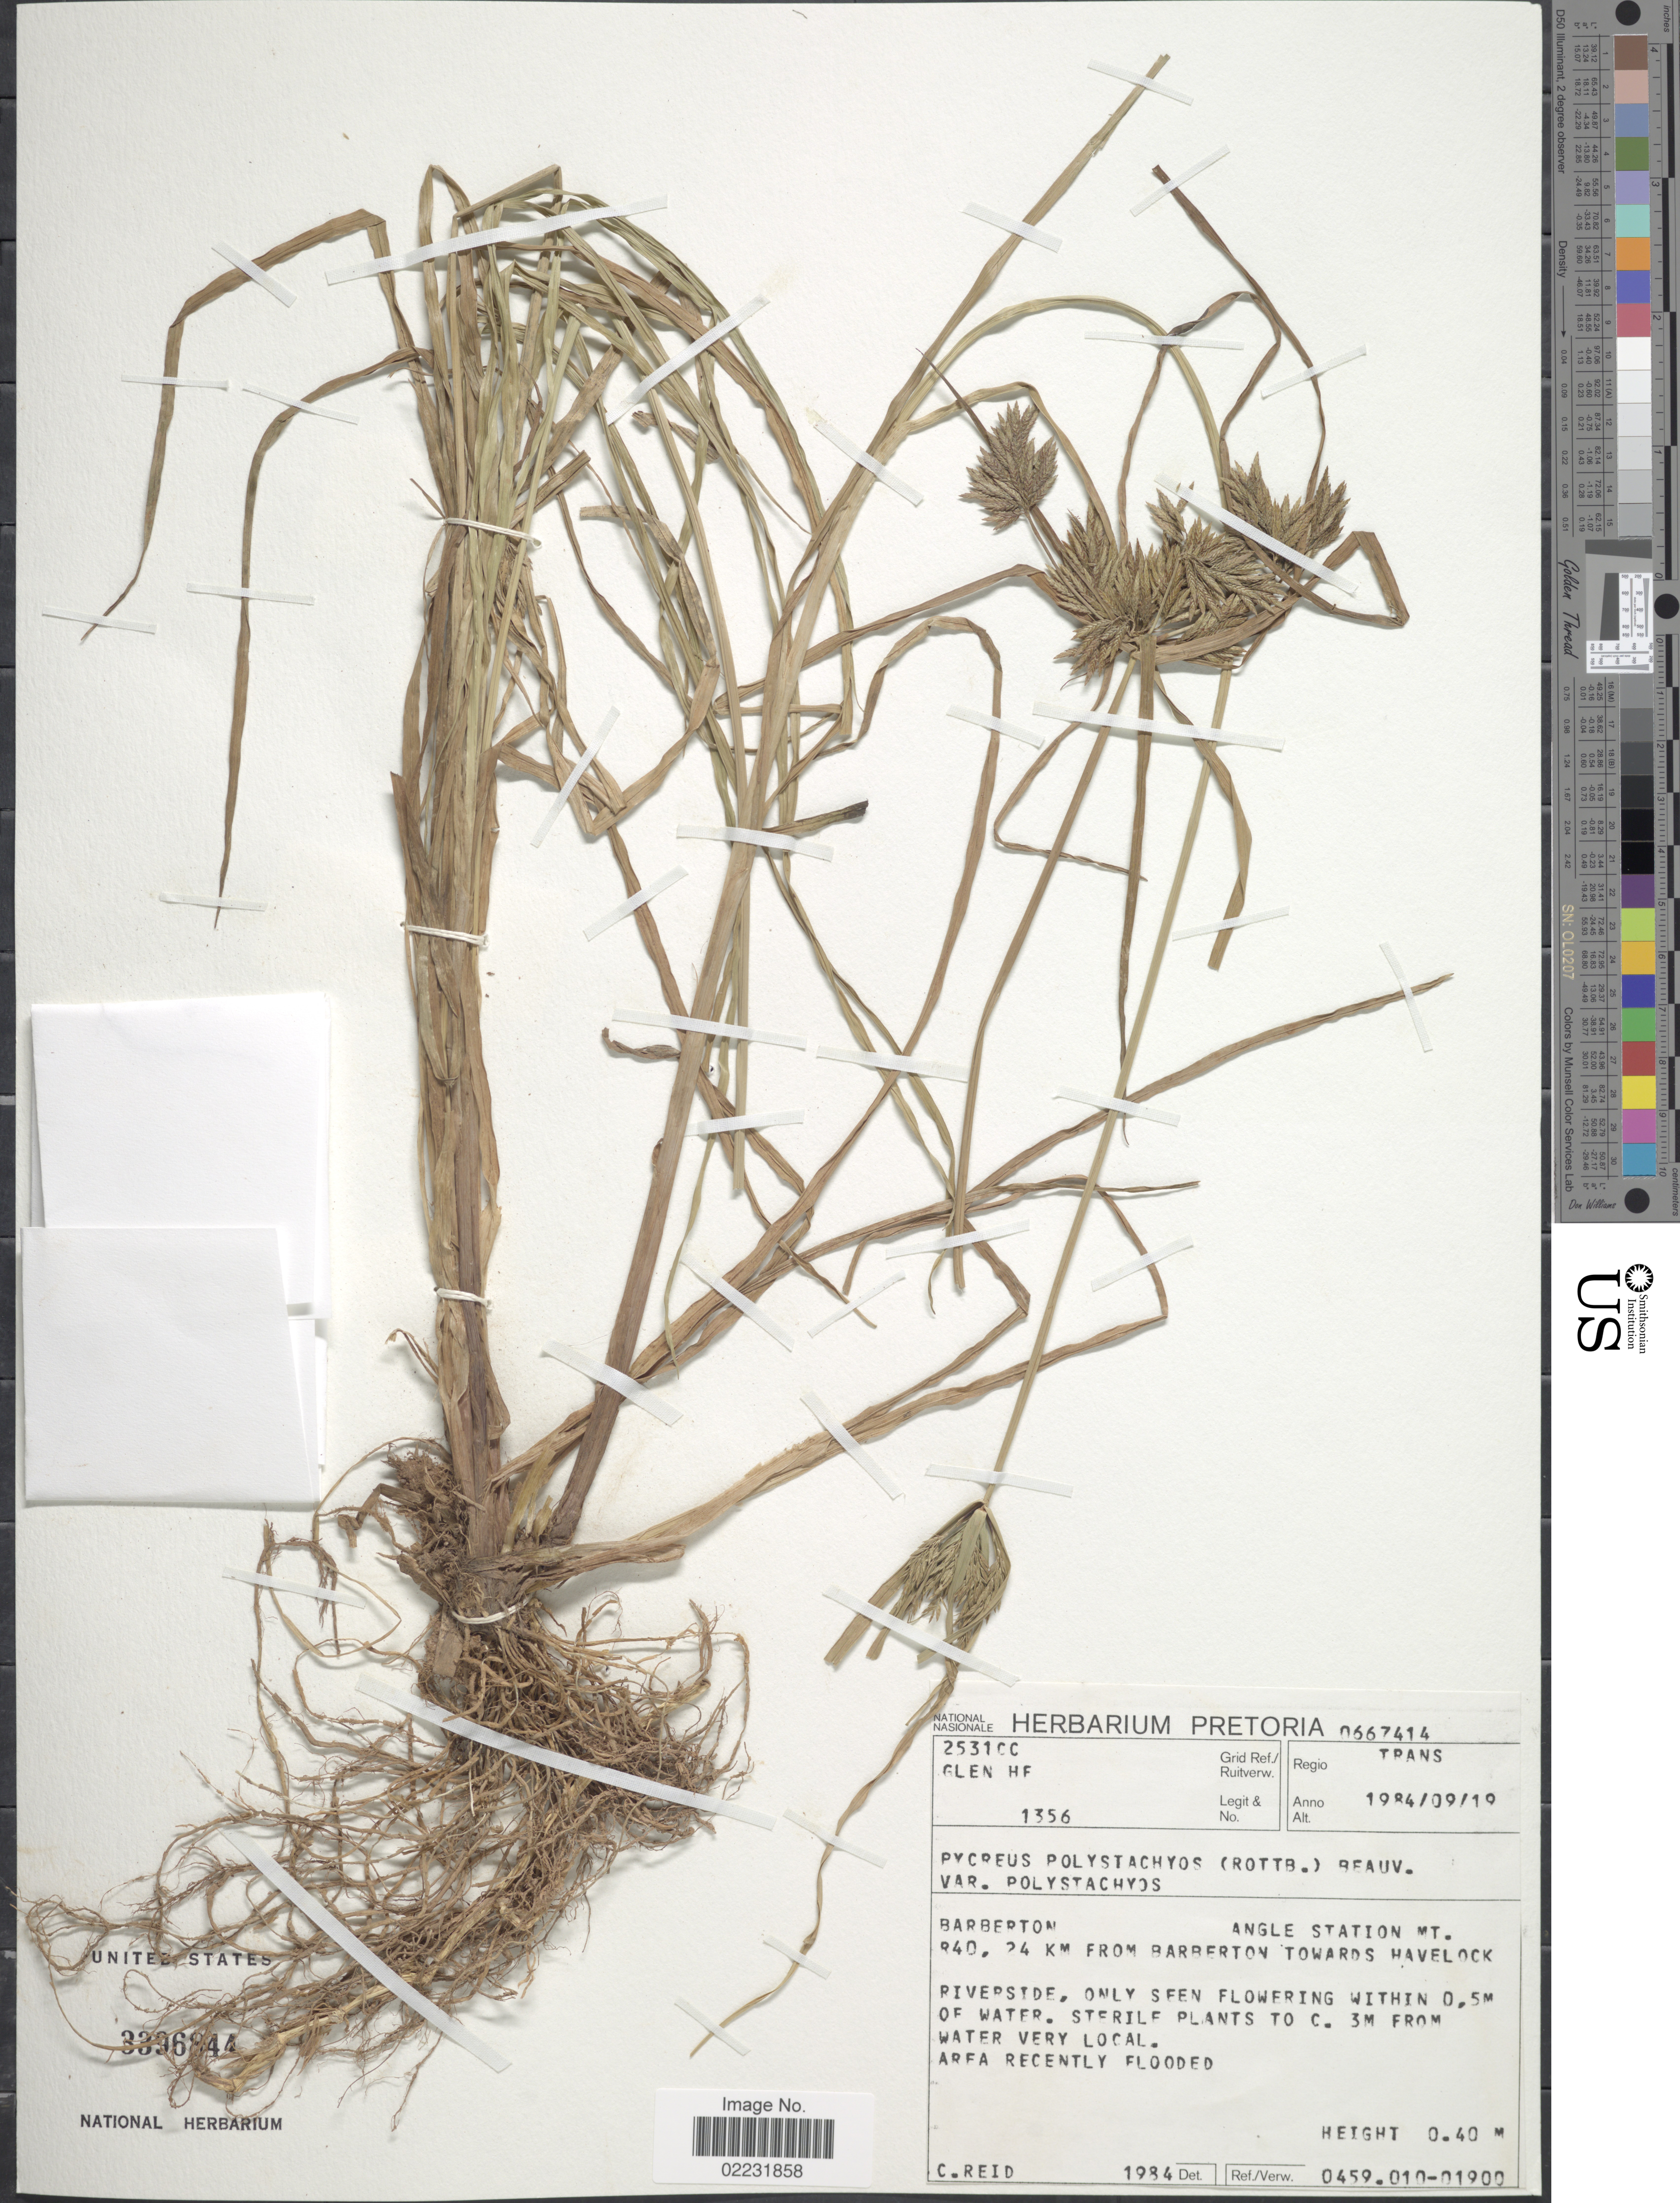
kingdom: Plantae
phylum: Tracheophyta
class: Liliopsida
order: Poales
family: Cyperaceae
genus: Cyperus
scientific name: Cyperus polystachyos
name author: Rottb.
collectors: H. F. Glen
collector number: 1356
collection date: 1984-09-19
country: South Africa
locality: Regio Trans, Grid Ref./Ruitverw. 2531CC, Barberton, 840, 24 km from Barberton towards Havelock. Angle Station Mt.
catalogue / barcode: US 3396844